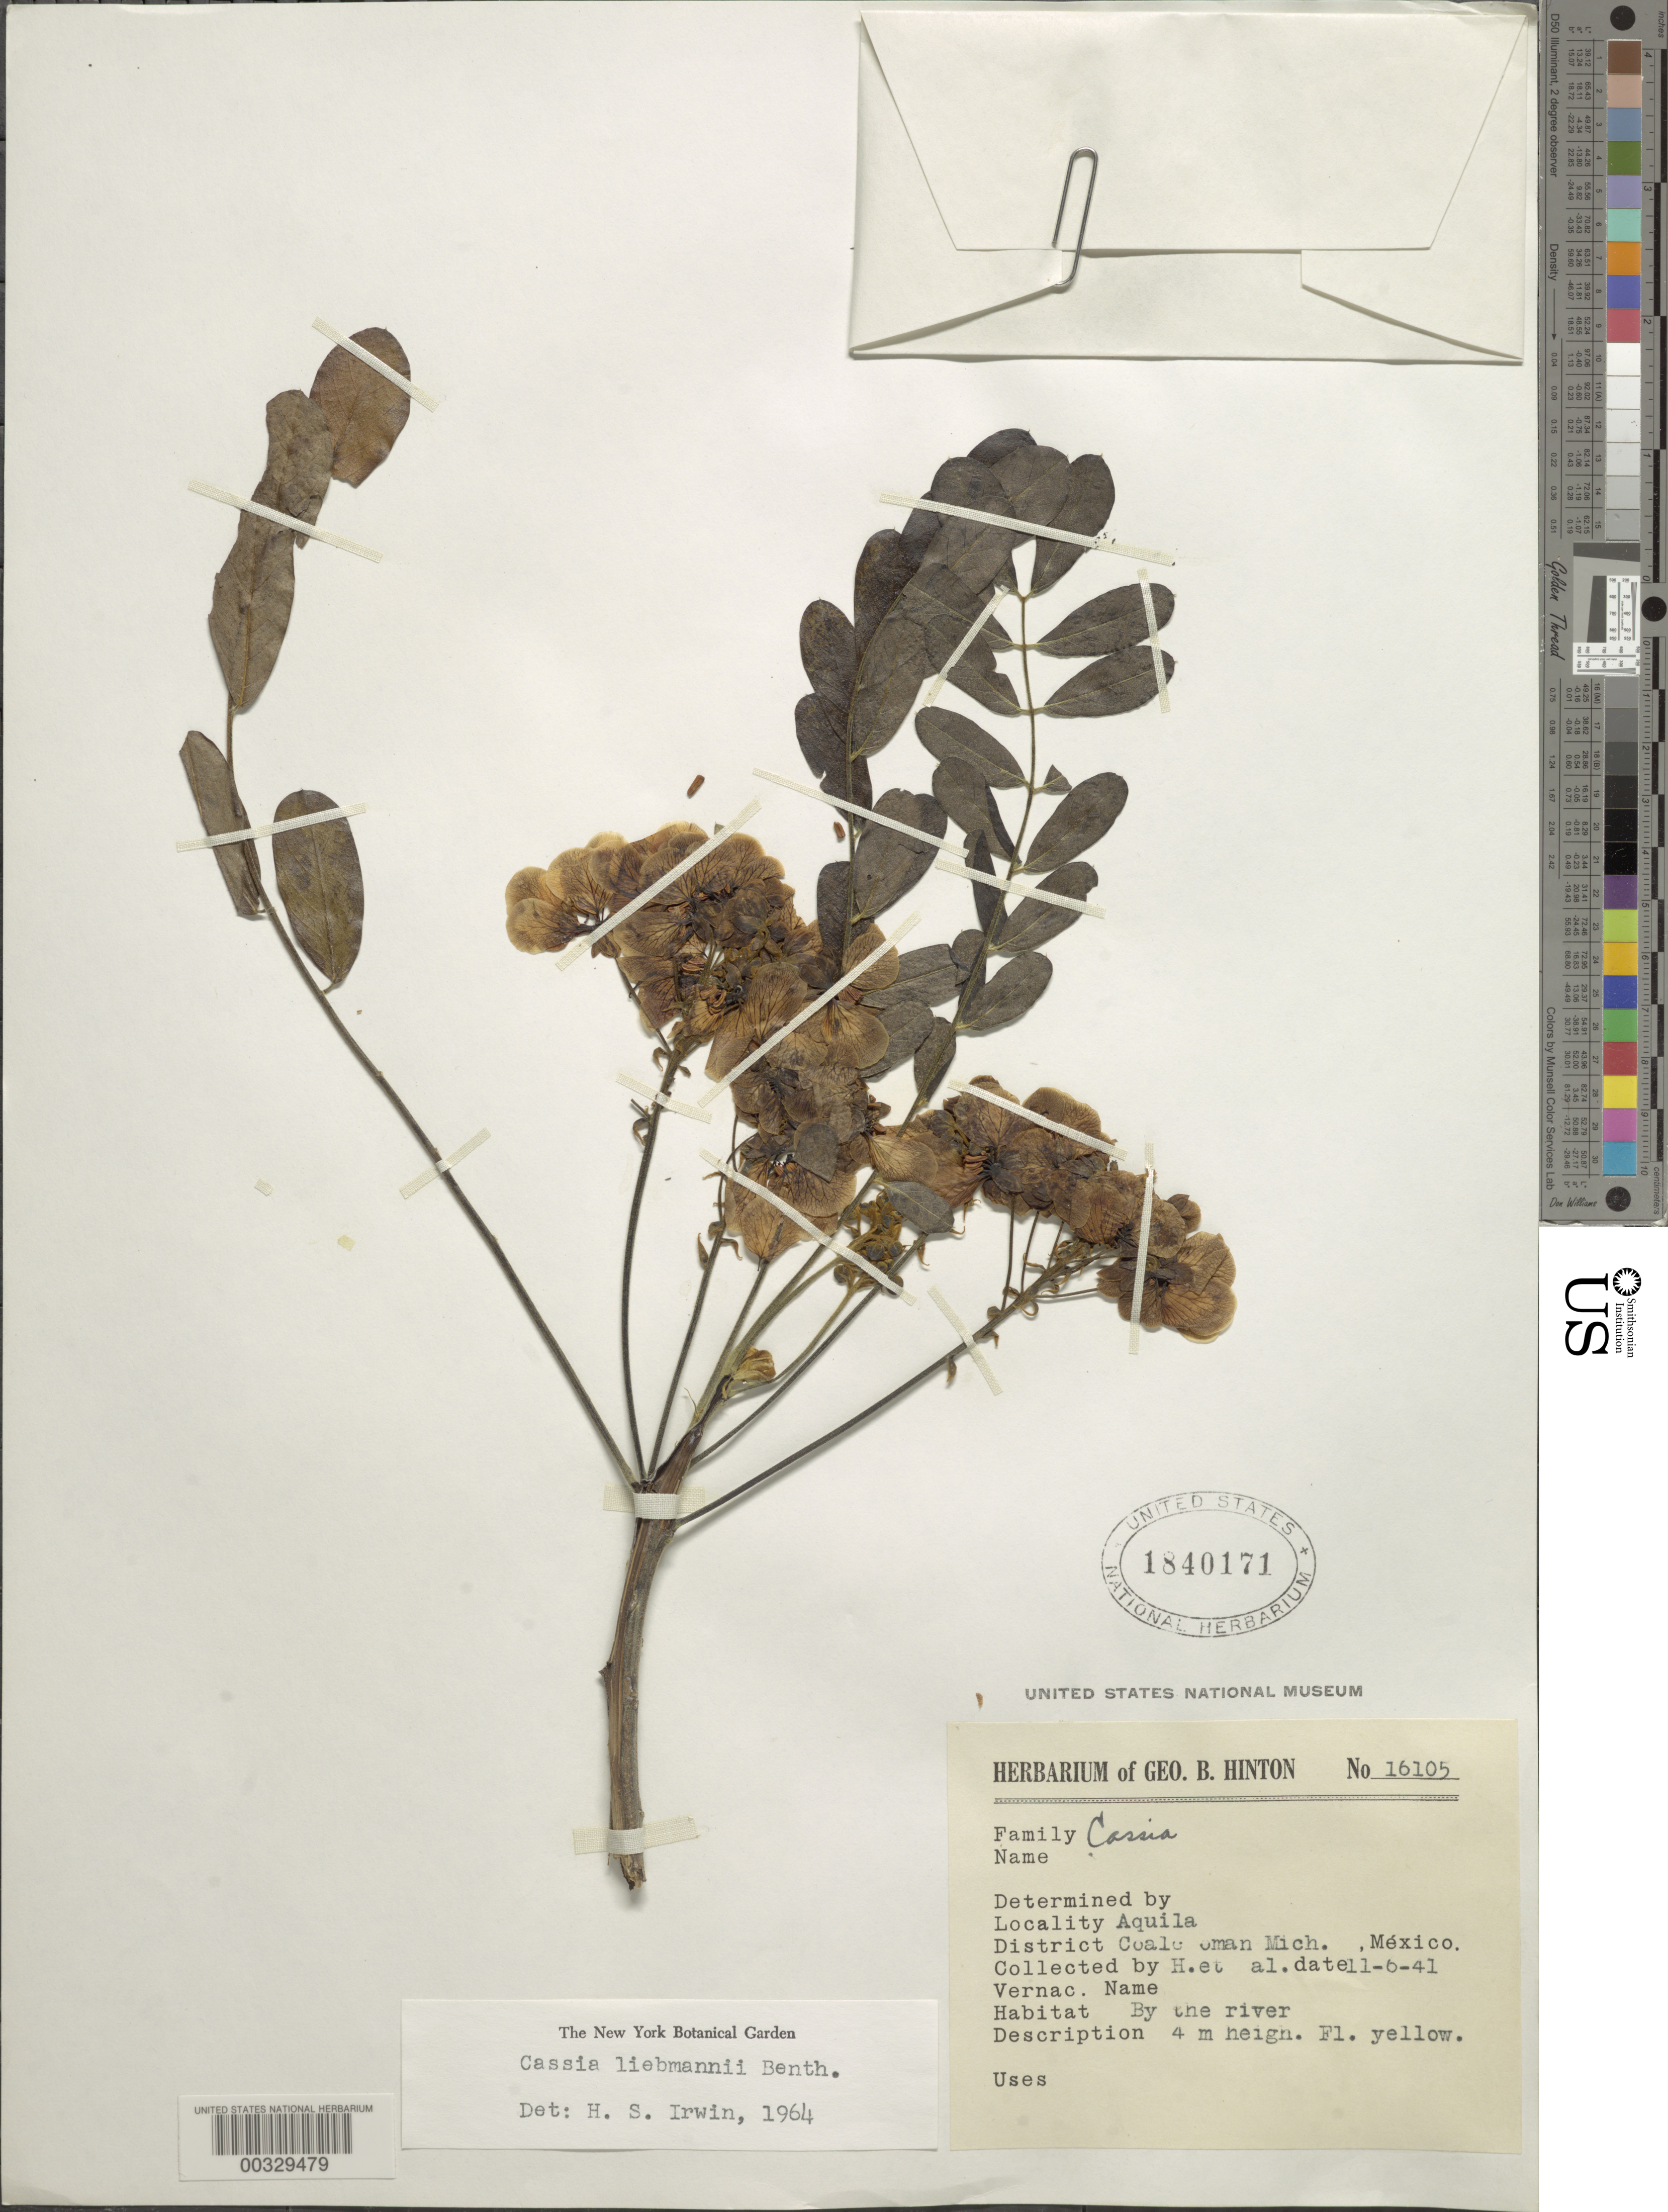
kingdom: Plantae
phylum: Tracheophyta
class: Magnoliopsida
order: Fabales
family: Fabaceae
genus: Senna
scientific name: Senna racemosa var. liebmannii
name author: (Benth.) H.S. Irwin & Barneby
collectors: G. B. Hinton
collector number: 16105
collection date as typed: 06 Nov 1941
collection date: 1941-11-06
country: Mexico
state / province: Michoacán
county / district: Coalcomán De Vazquez Pallares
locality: Coalcomán Mun. (?), Aquila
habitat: By river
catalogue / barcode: US 1840171